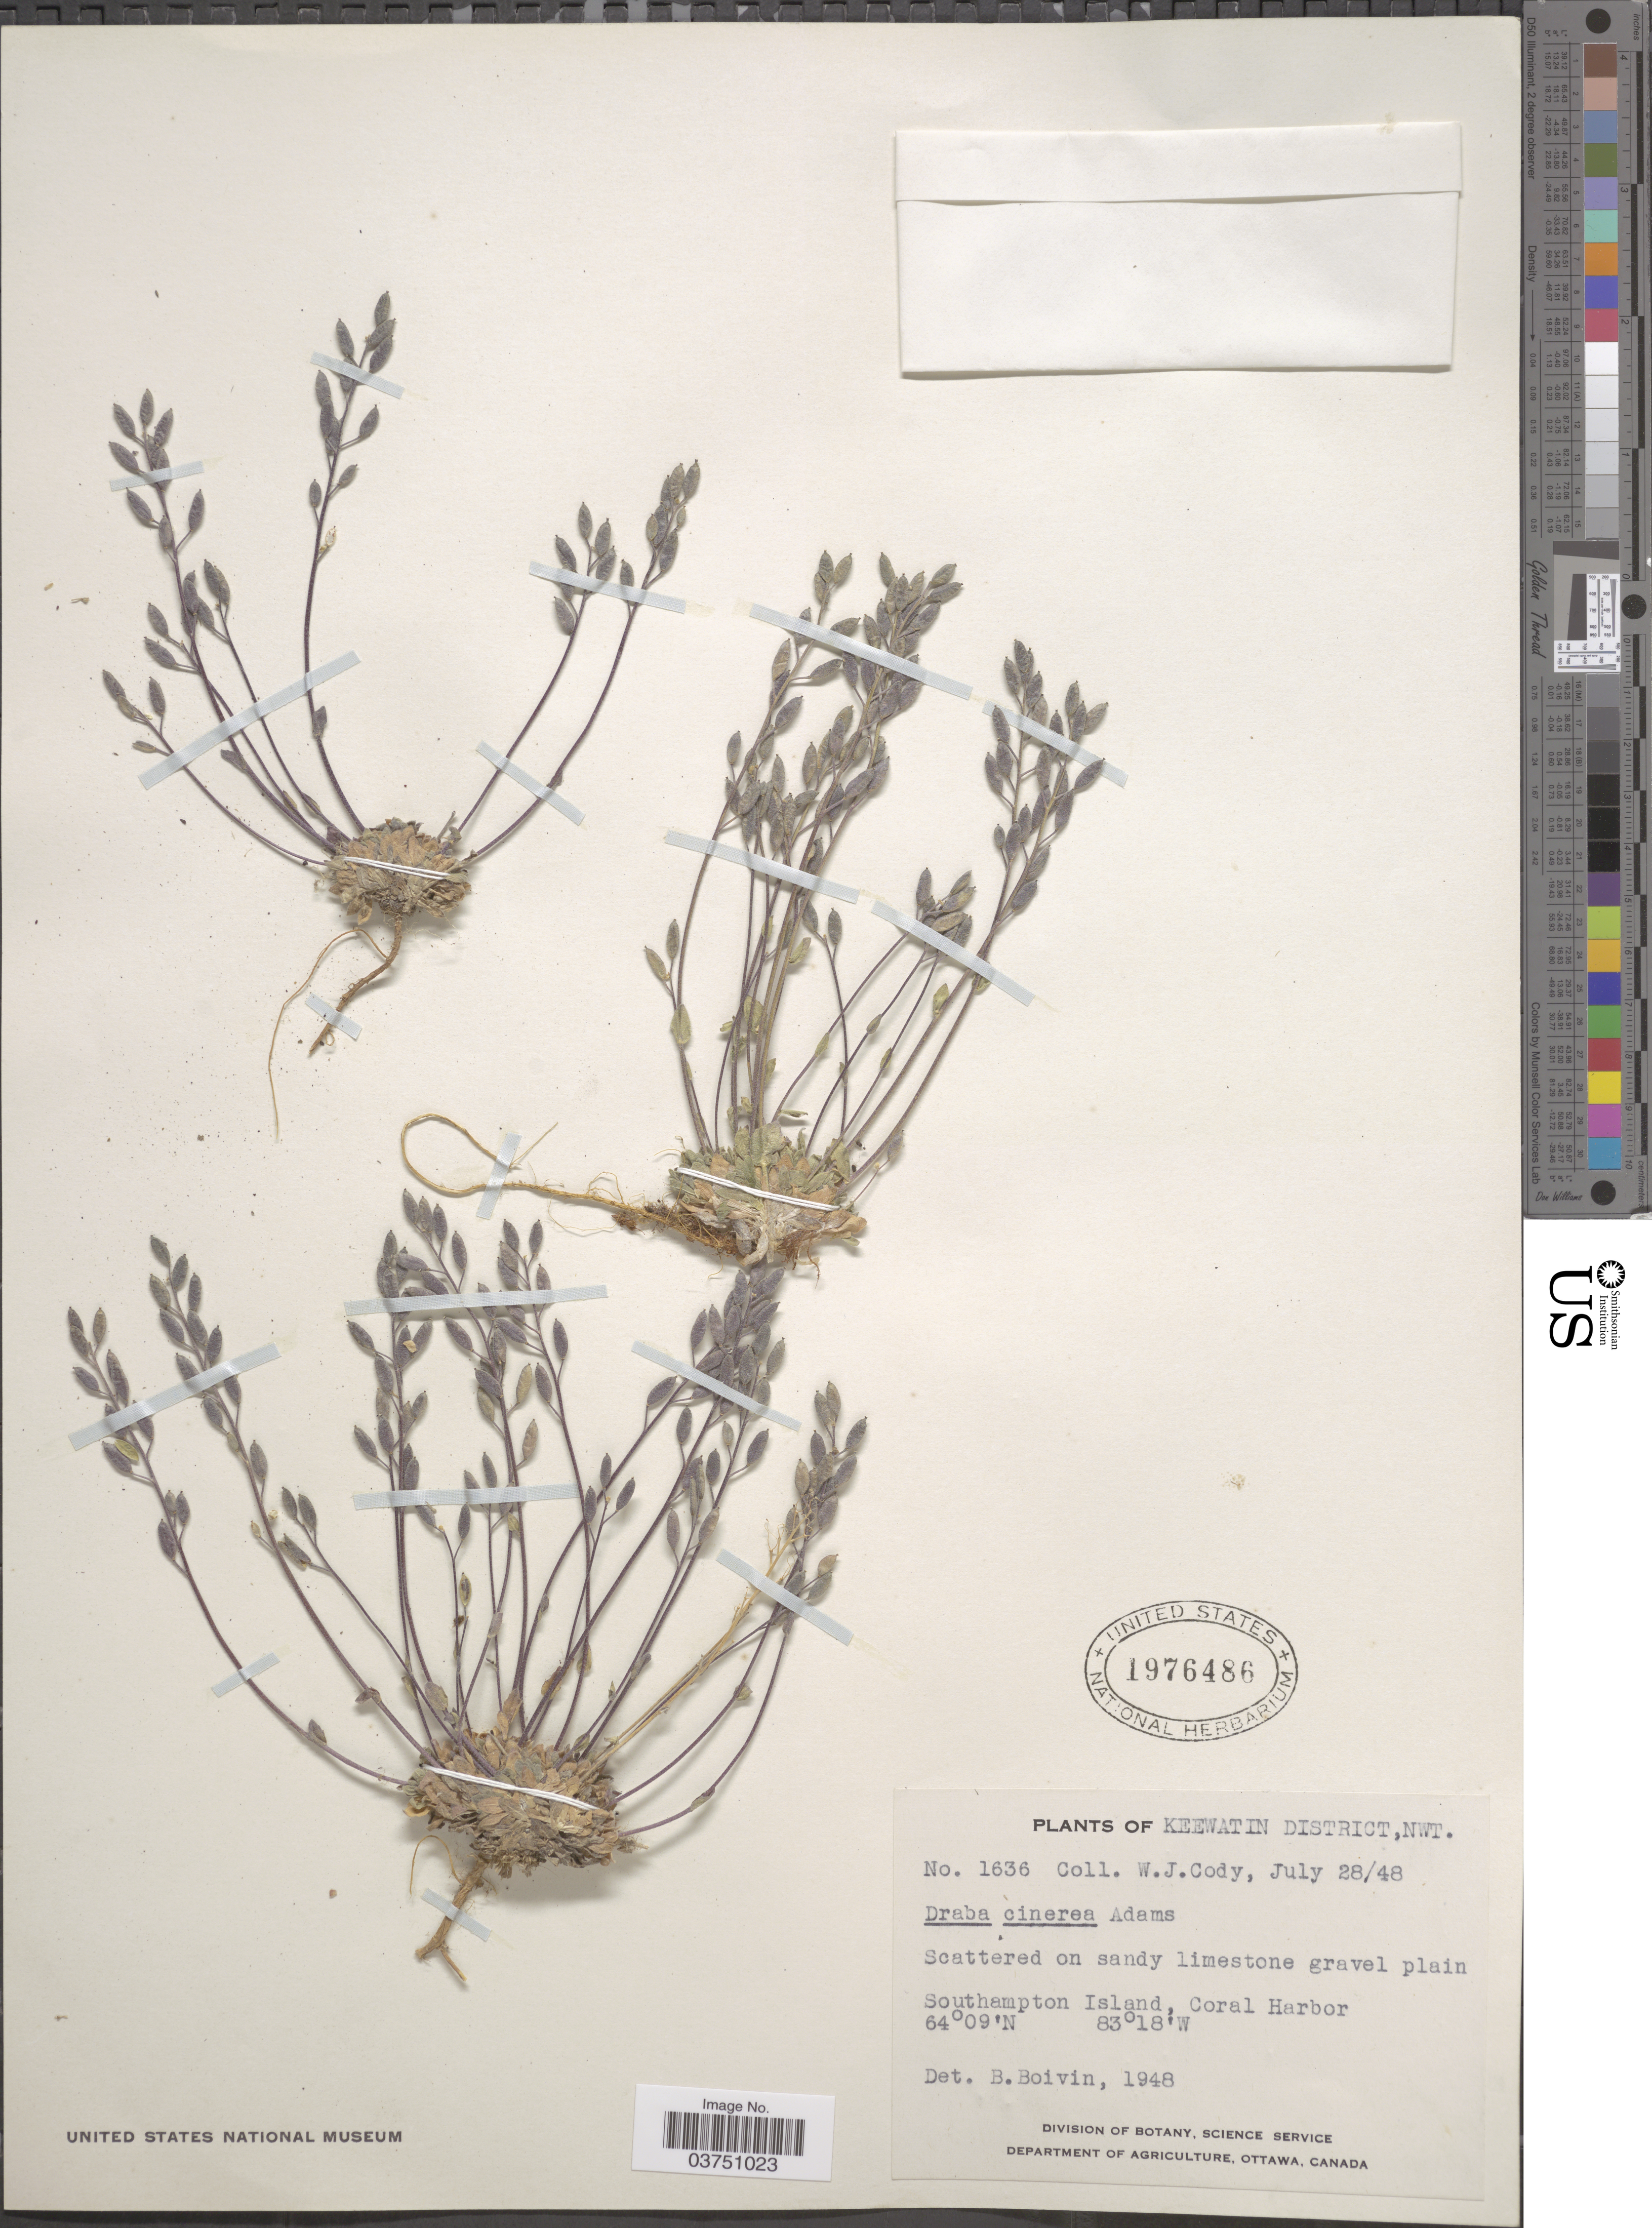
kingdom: Plantae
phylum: Tracheophyta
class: Magnoliopsida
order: Brassicales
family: Brassicaceae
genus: Draba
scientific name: Draba cinerea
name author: Adams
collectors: W. Cody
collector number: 1636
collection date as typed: Transcribed d/m/y: 28/7/48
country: Canada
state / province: Northwest Territories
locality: Keewatin District. Southampton Island, Coral Harbor.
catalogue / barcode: US 1976486